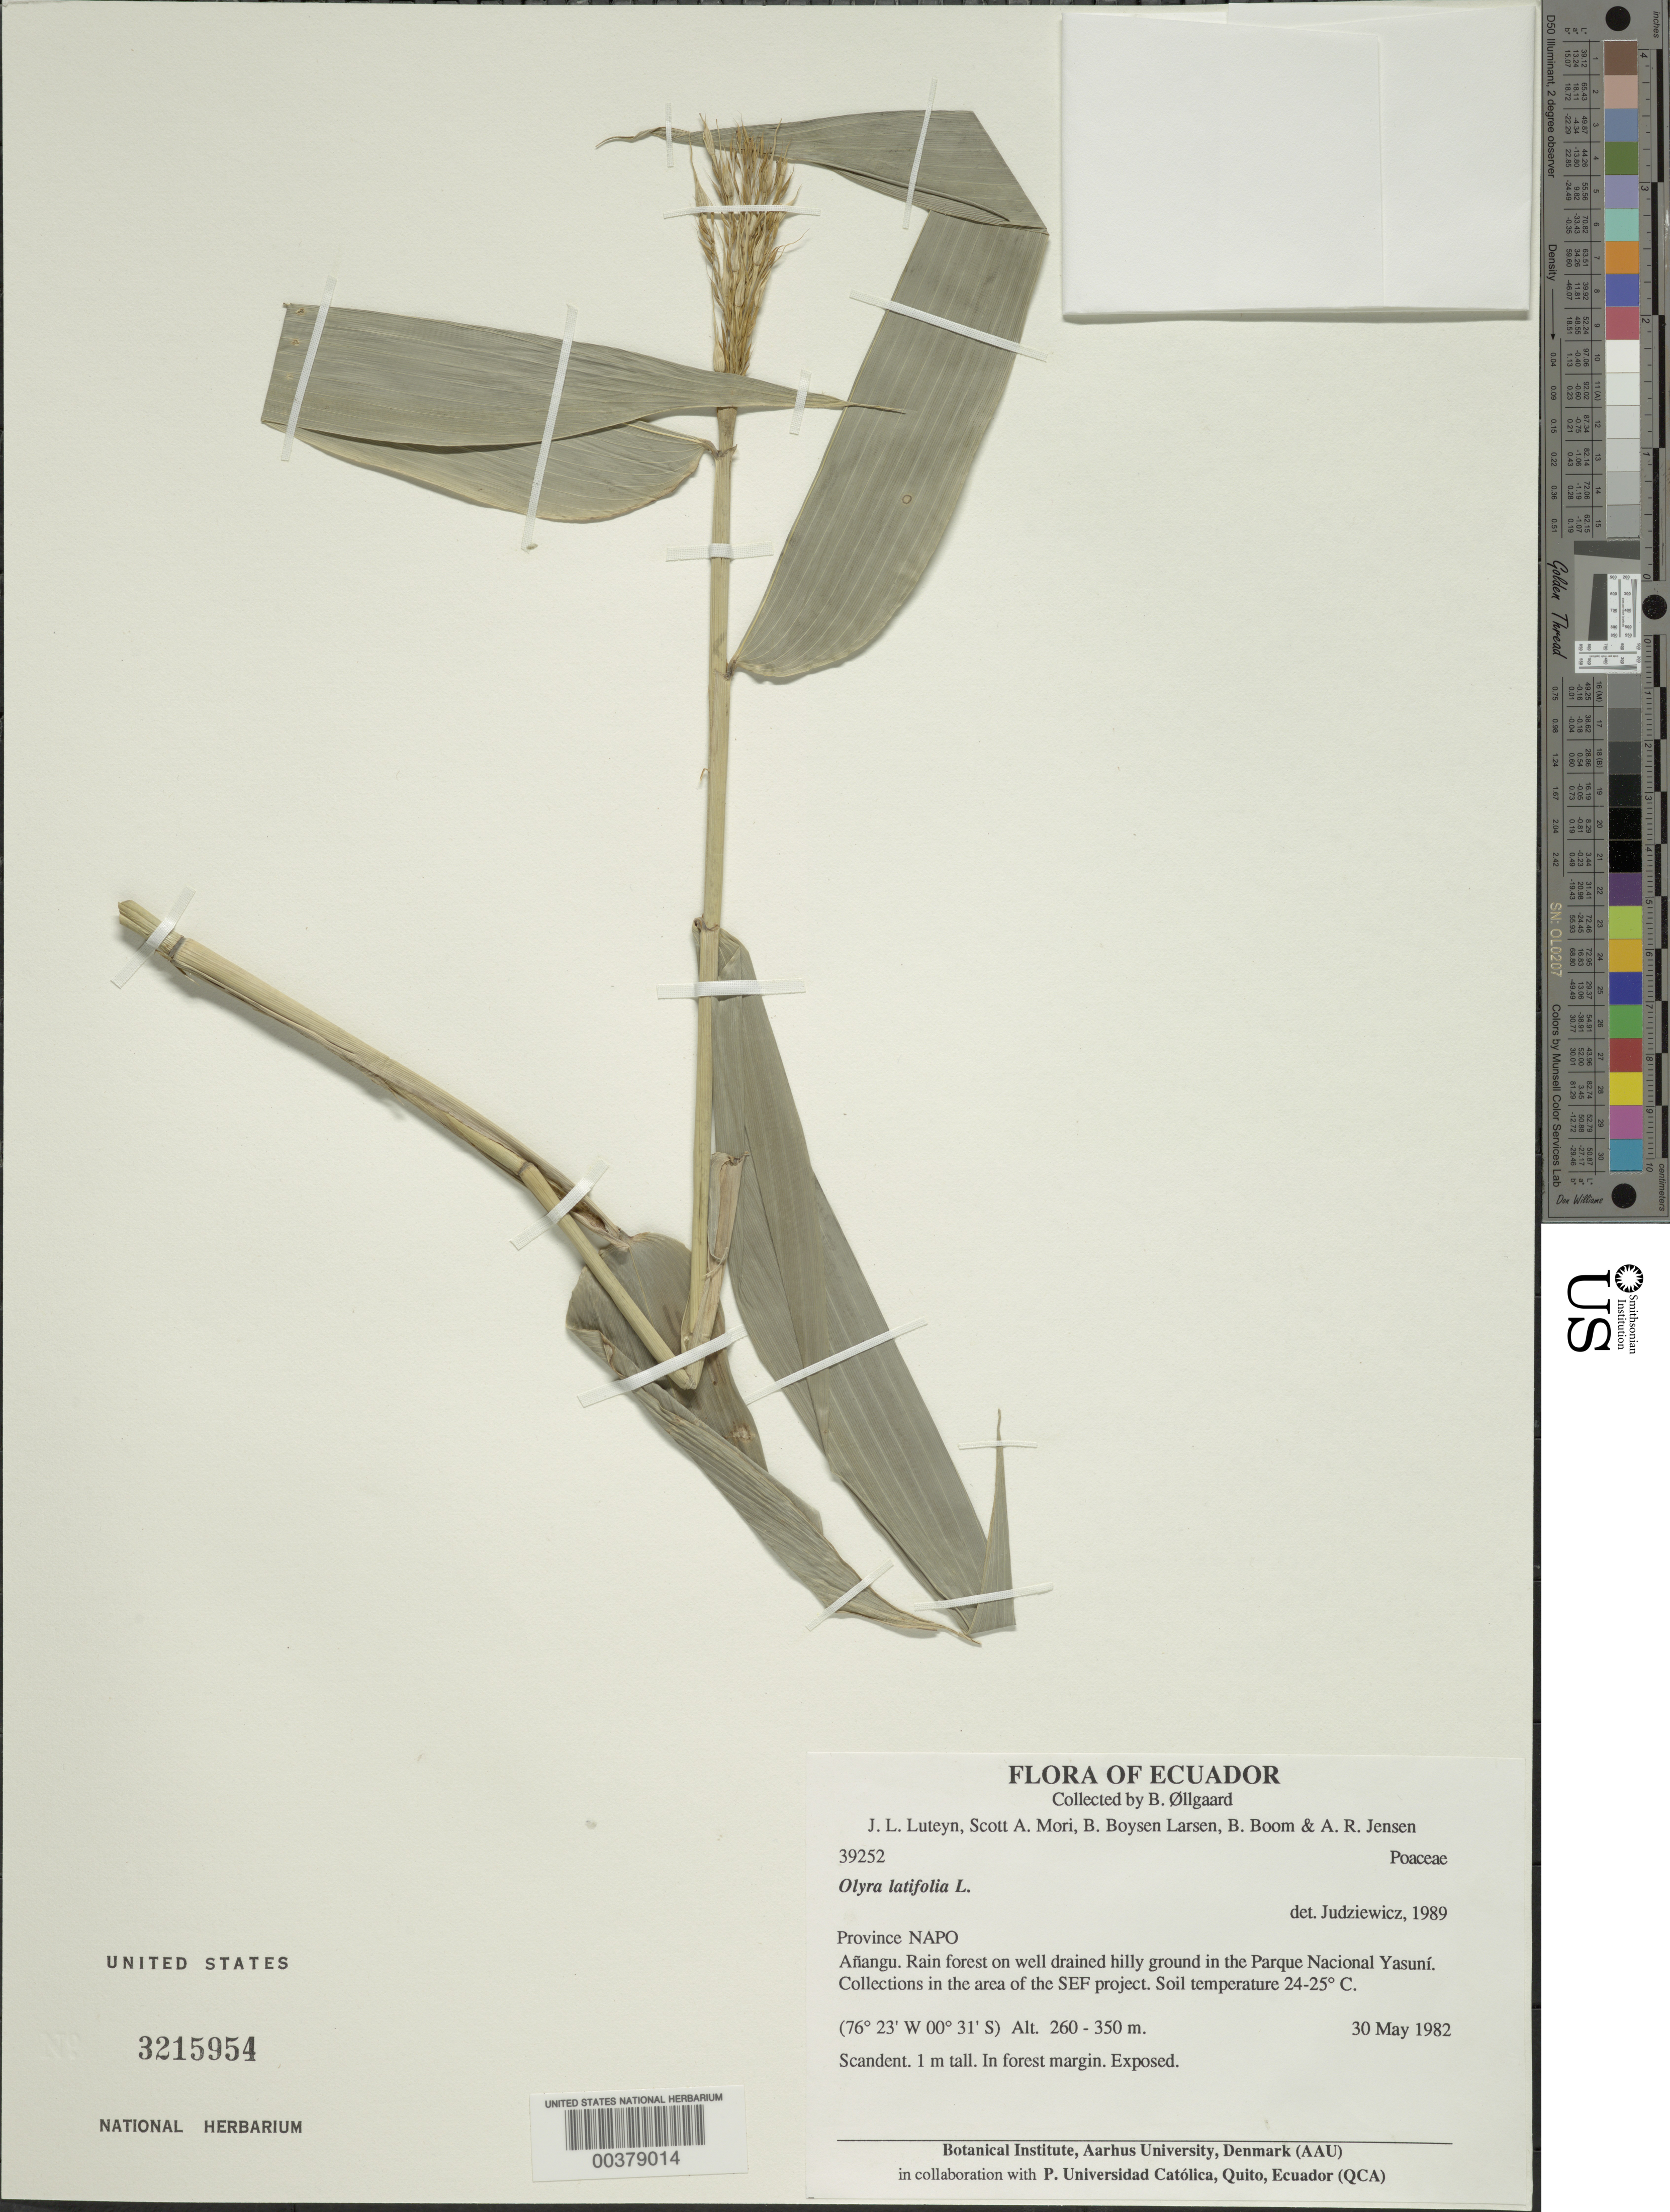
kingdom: Plantae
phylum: Tracheophyta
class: Liliopsida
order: Poales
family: Poaceae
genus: Olyra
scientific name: Olyra latifolia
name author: L.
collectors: B. Øllgaard, J. L. Luteyn, S. Mori, B. Larsen & B. M. Boom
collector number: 39252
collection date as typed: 30 May 1982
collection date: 1982-05-30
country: Ecuador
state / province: Napo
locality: Anangu; Parque Nacional Yasuni; area of the SEF project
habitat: In forest margin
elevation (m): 260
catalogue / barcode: US 3215954